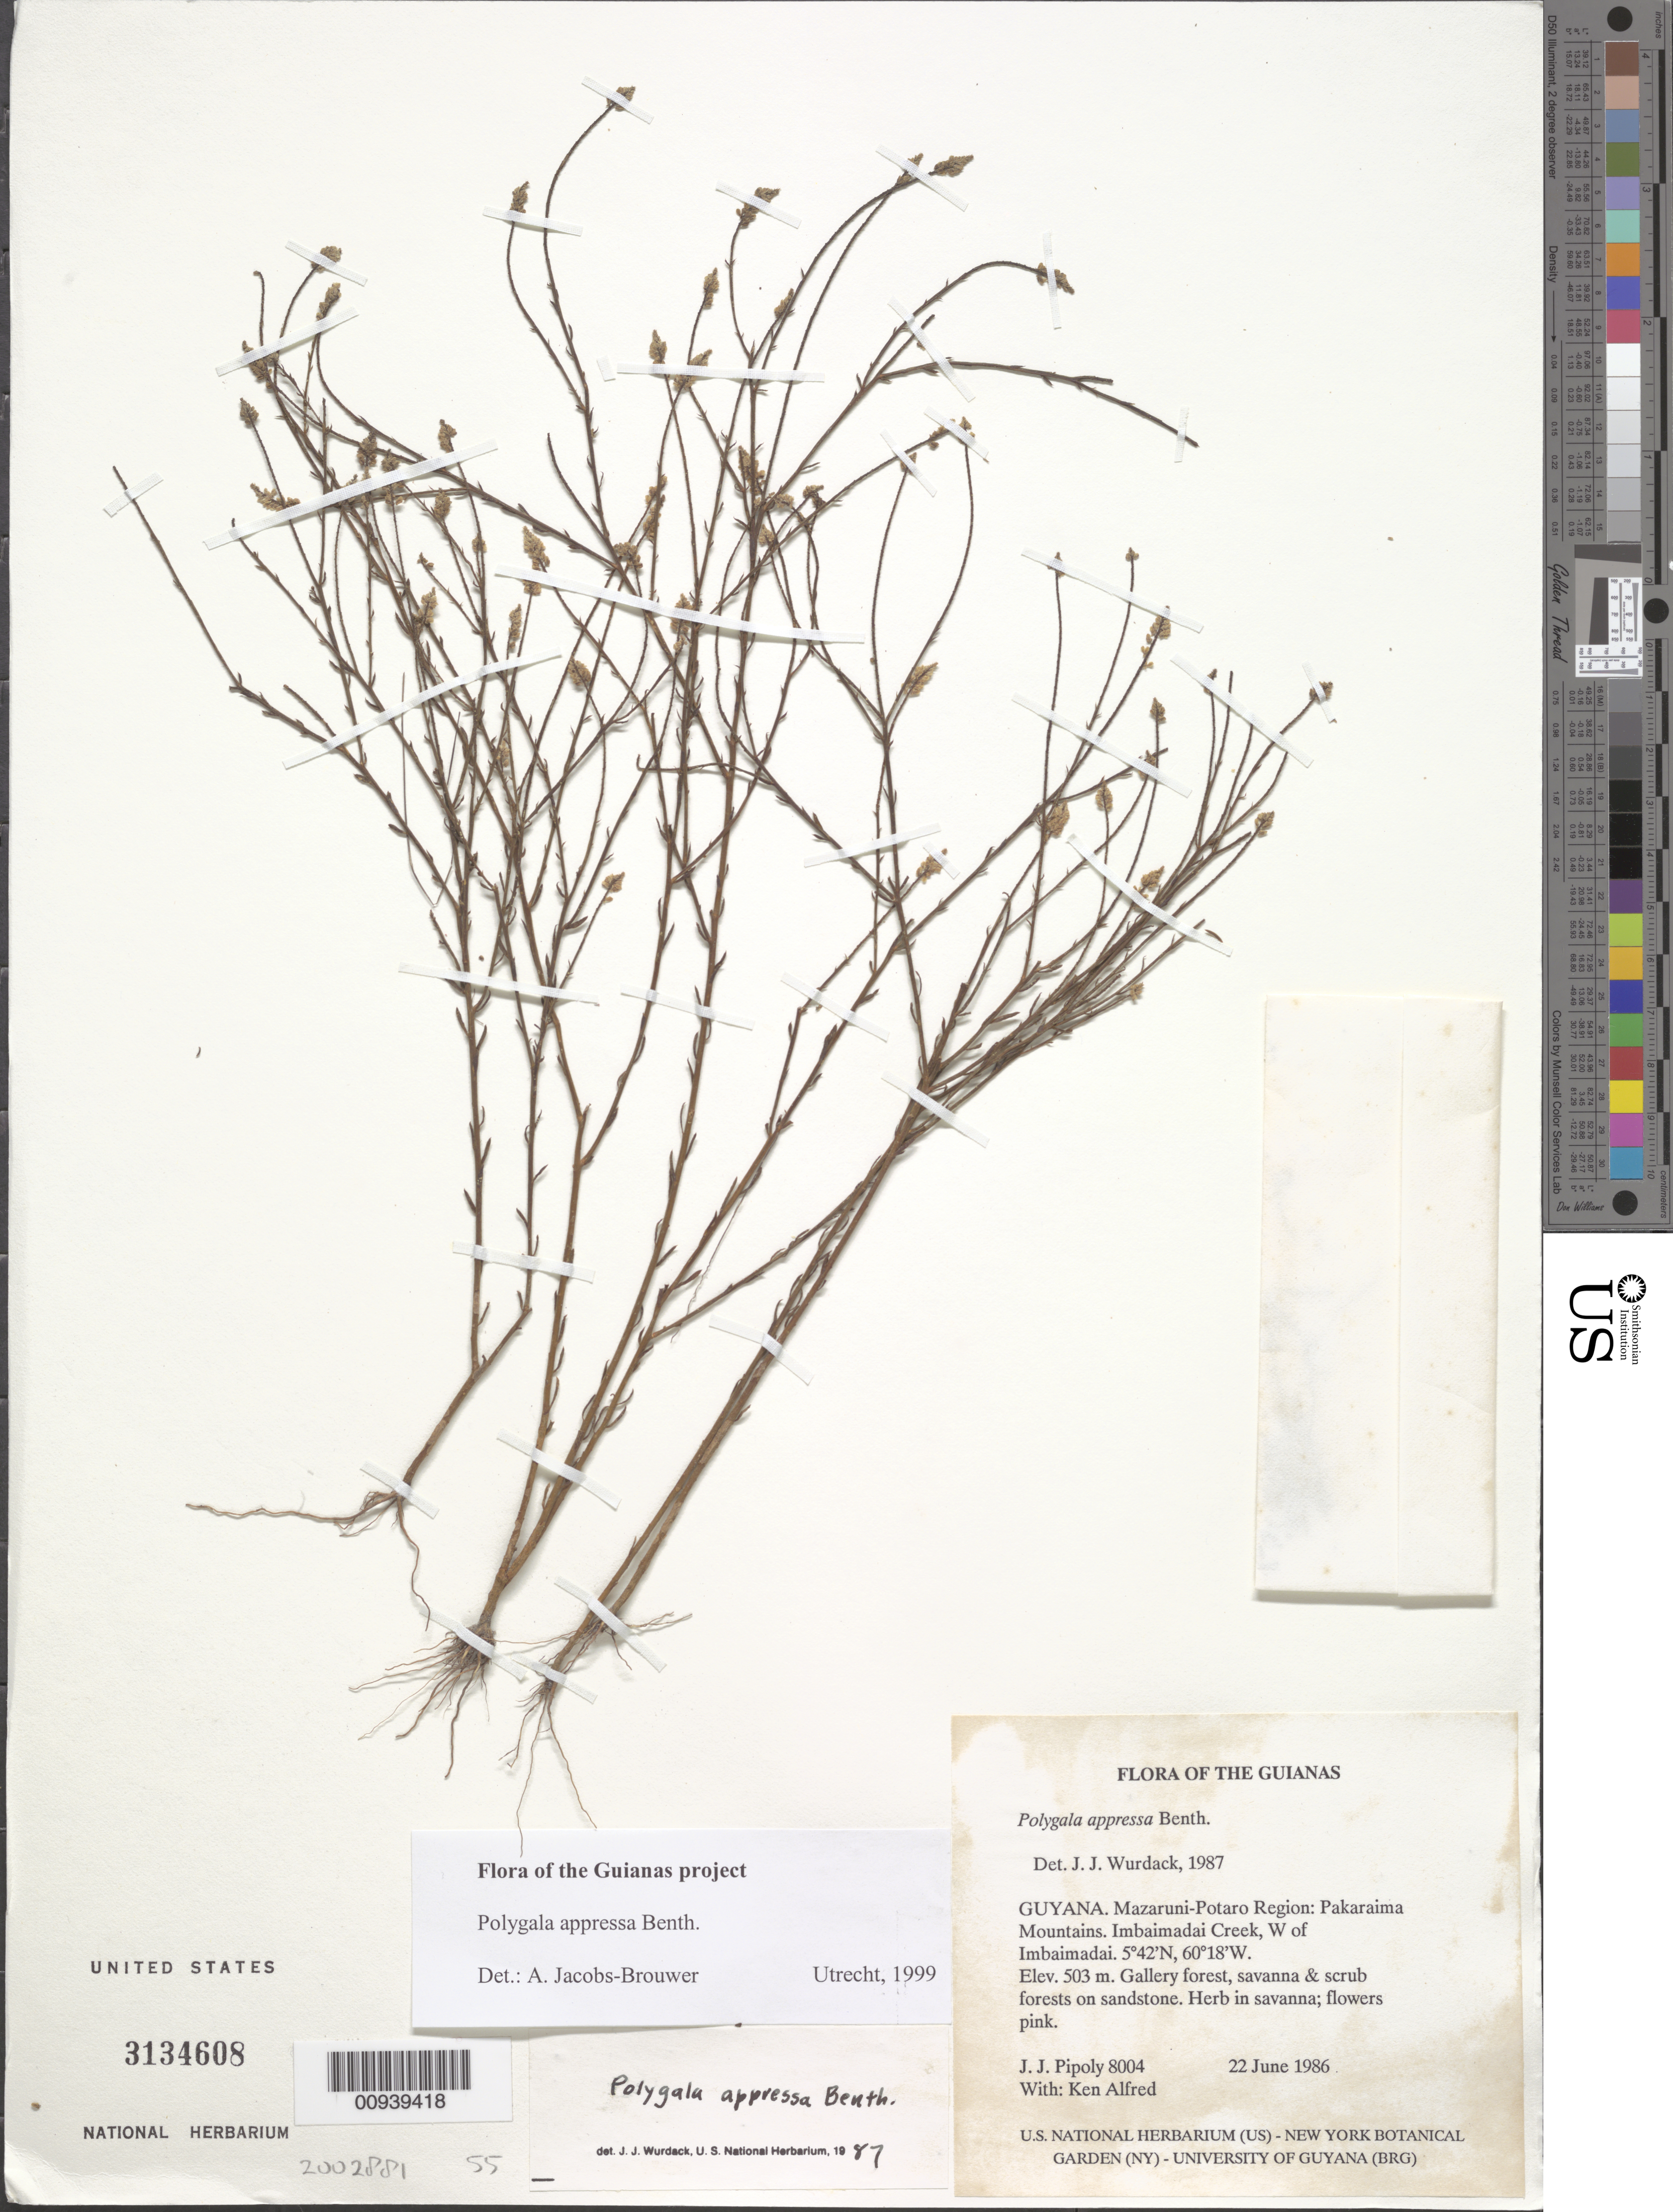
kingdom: Plantae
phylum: Tracheophyta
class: Magnoliopsida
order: Fabales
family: Polygalaceae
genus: Polygala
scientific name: Polygala appressa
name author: Benth.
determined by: Jacobs-Brouwer, A.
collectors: J. J. Pipoly & K. Alfred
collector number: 8004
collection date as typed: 22 June 1986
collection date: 1986-06-22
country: Guyana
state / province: Cuyuni-Mazaruni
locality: Pakaraima Mts. Imbaimadai Creek, W of Imbaimadai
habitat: Gallery forest, savanna and scrub forests on sandstone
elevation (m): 503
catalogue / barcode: US 3134608